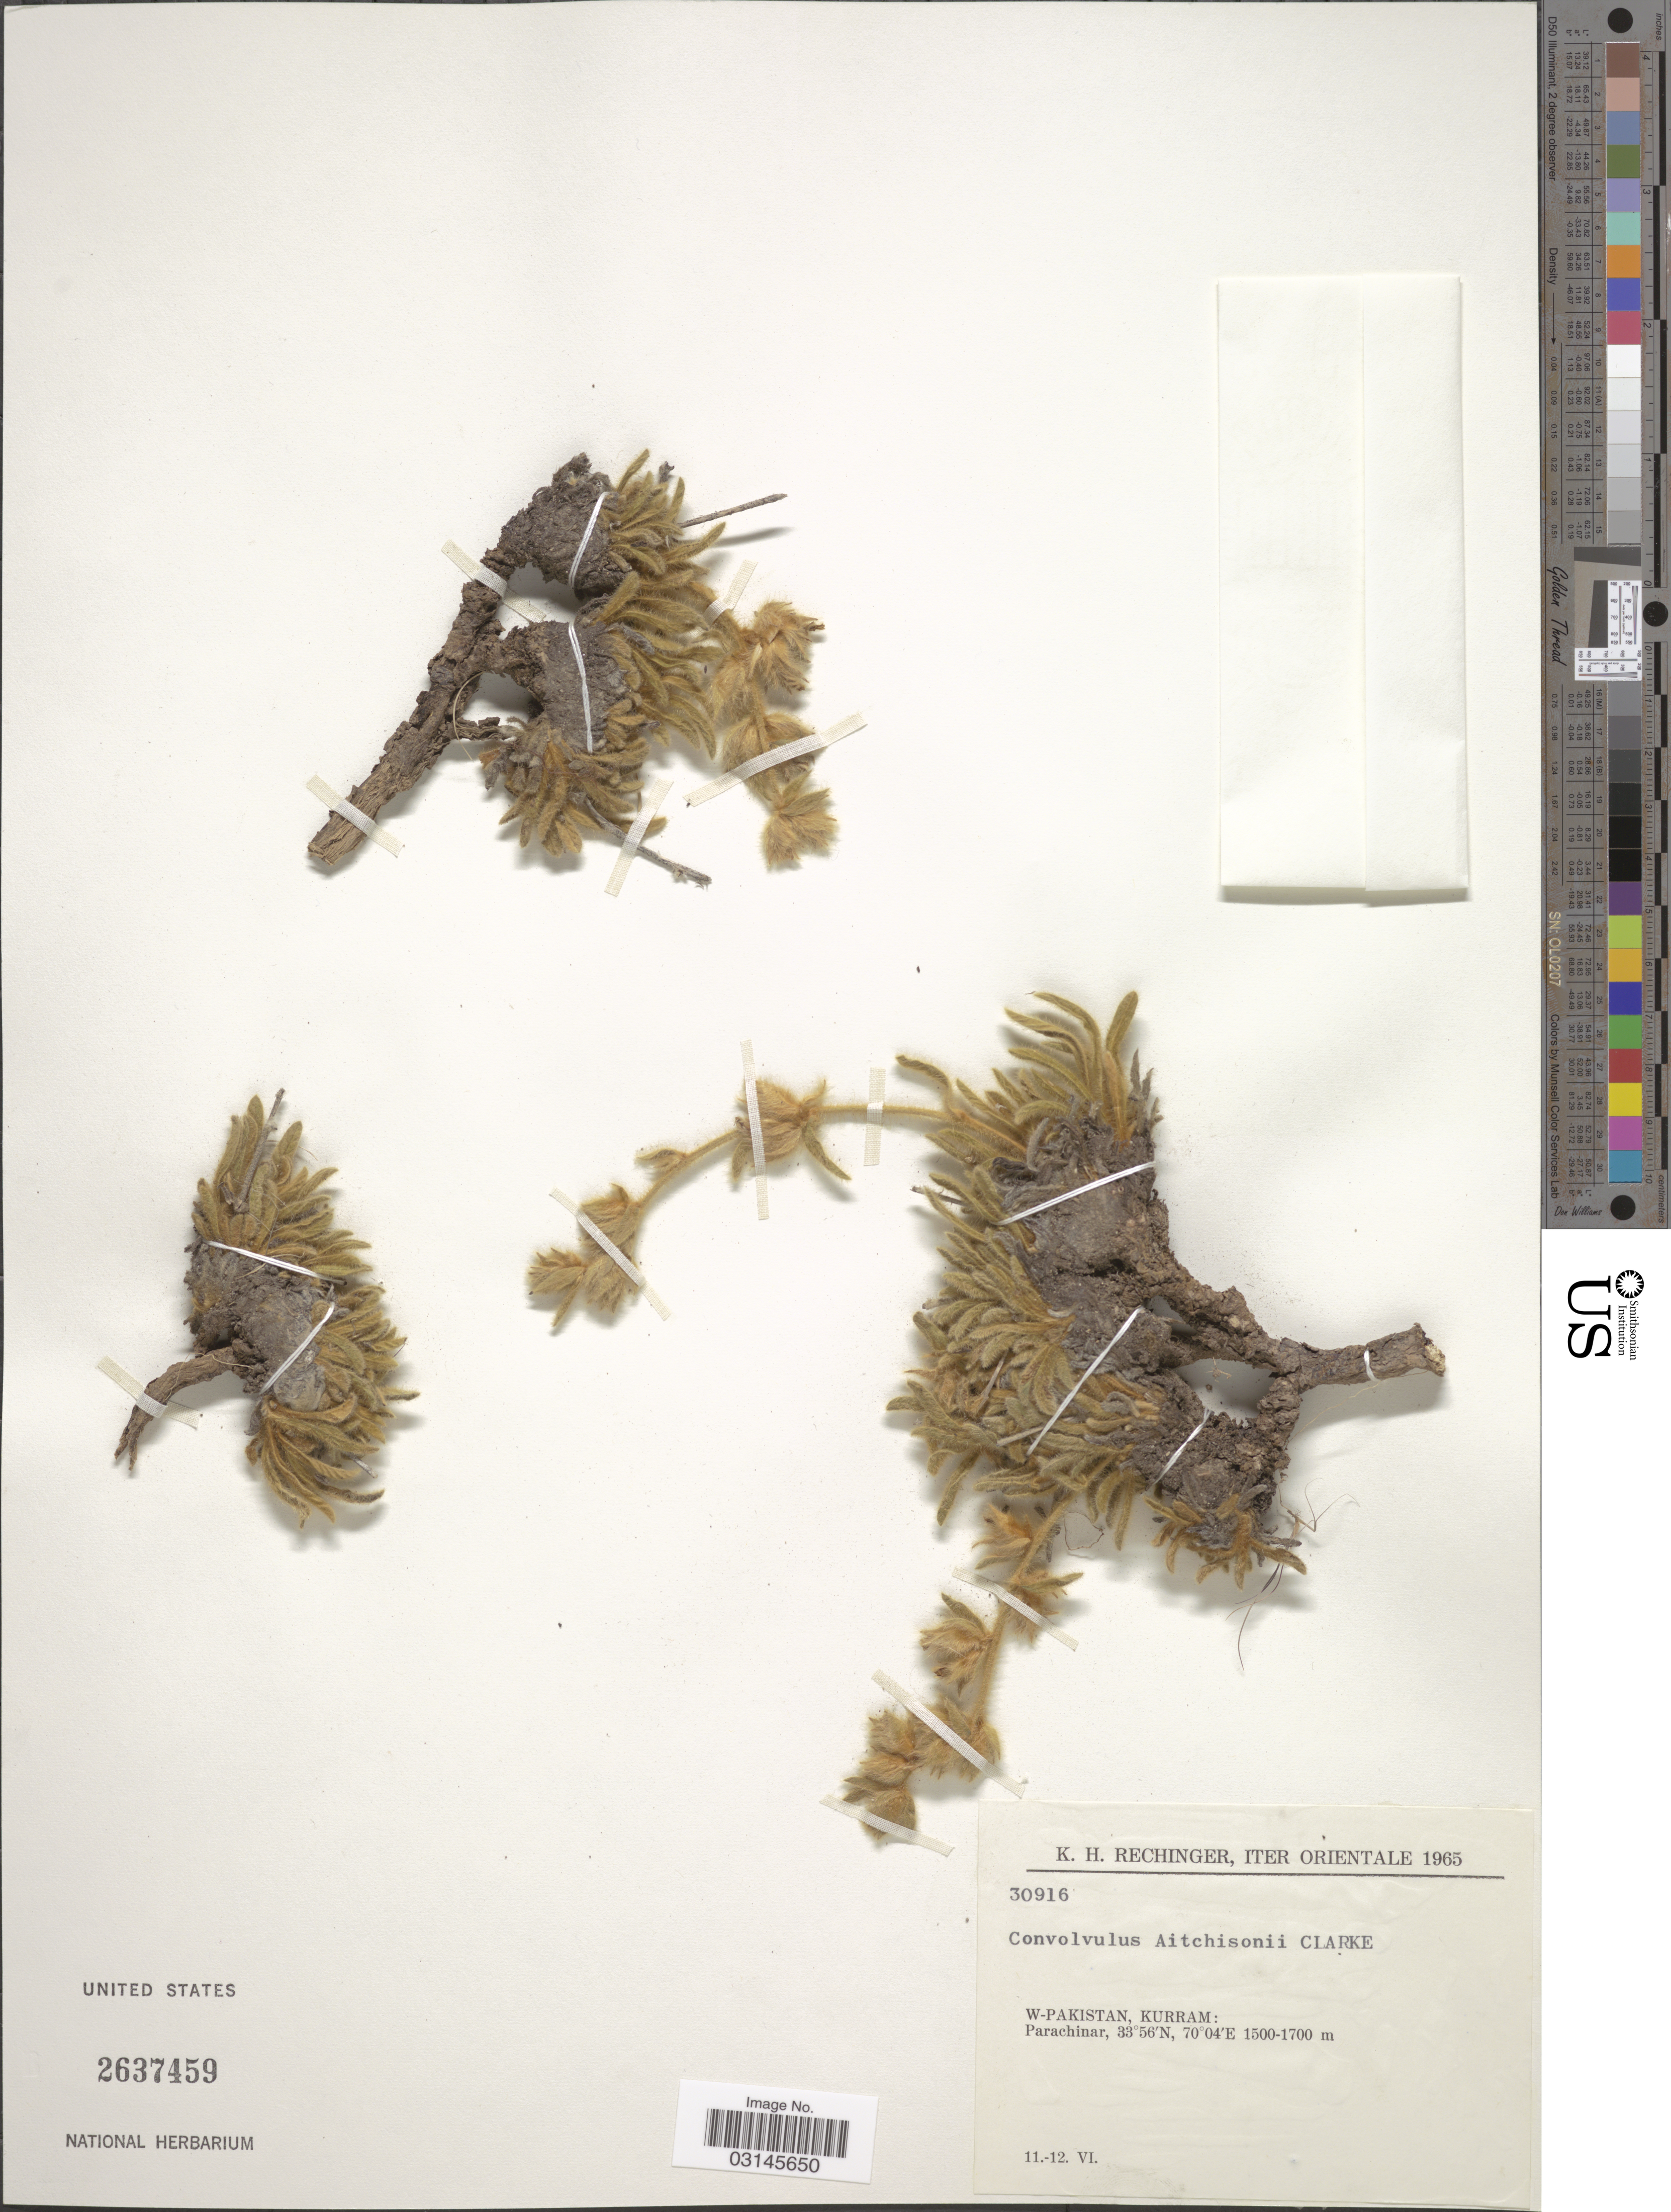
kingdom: Plantae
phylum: Tracheophyta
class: Magnoliopsida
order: Solanales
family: Convolvulaceae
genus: Convolvulus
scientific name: Convolvulus aitchisonii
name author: C.B. Clarke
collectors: K. H. Rechinger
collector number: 30916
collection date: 1965-06-11/1965-06-12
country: Pakistan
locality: Iter Orientale. W-Pakistan, Kurram: Parachinar.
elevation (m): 1500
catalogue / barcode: US 2637459